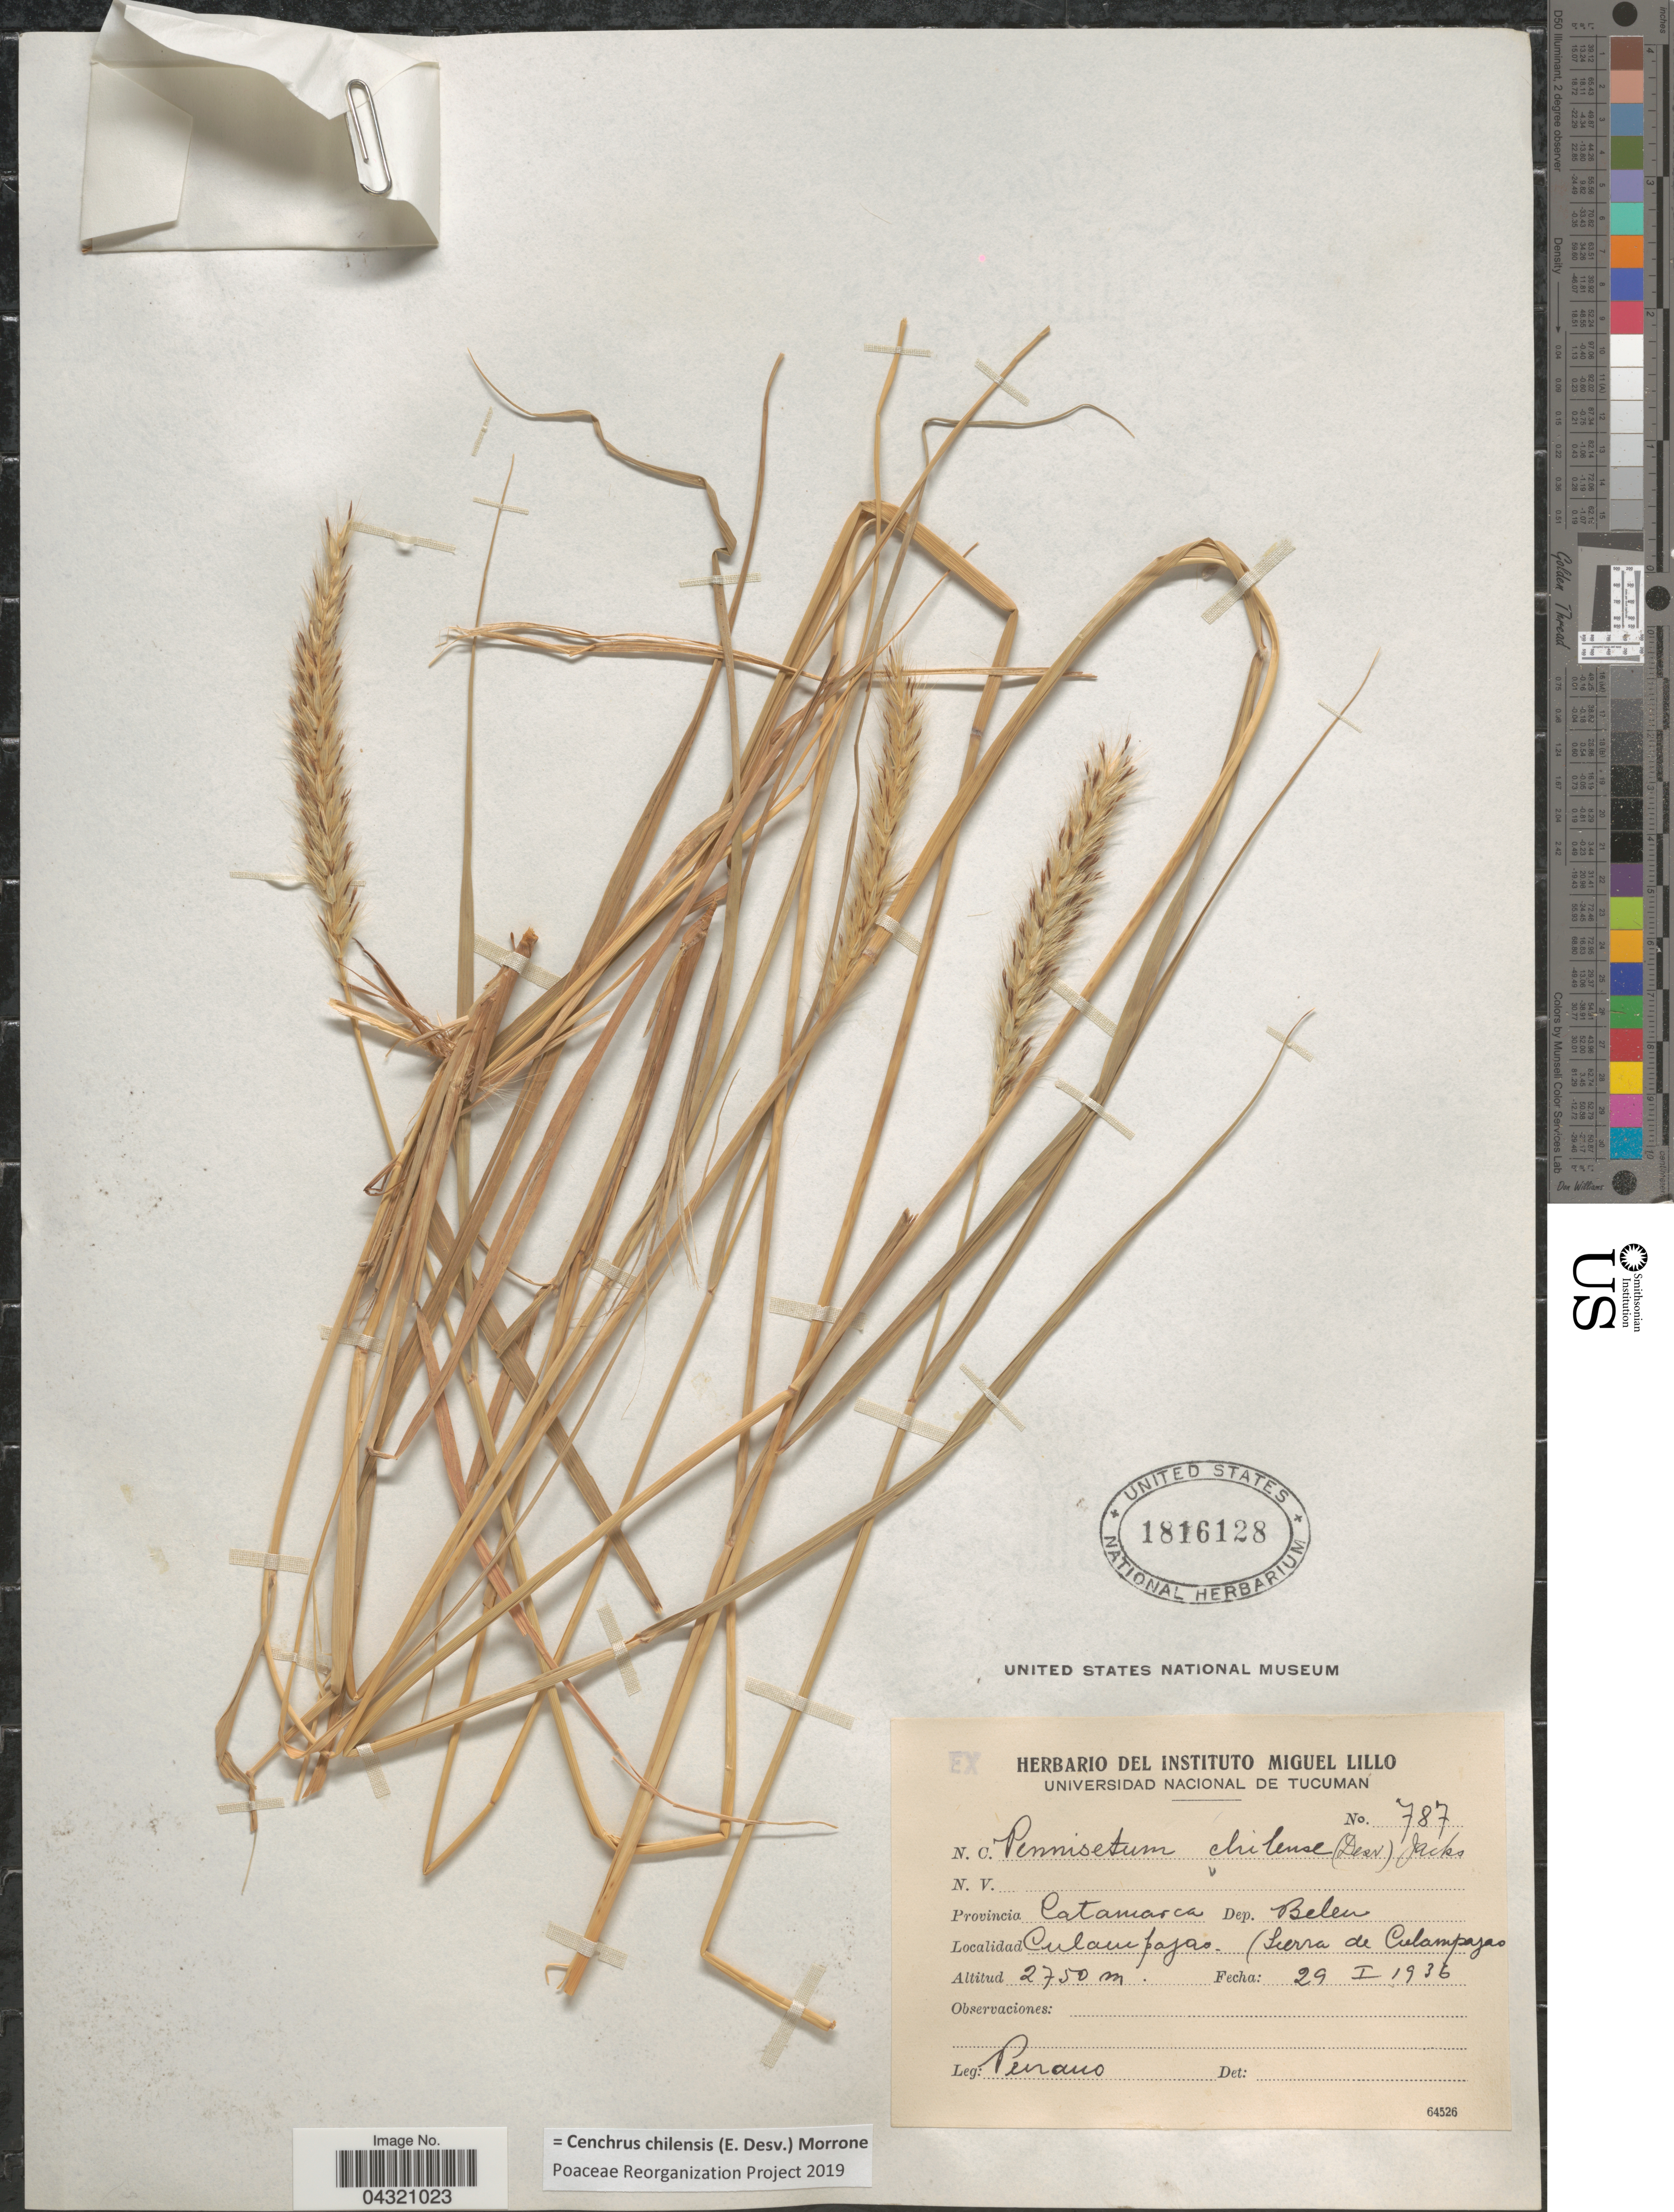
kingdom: Plantae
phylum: Tracheophyta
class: Liliopsida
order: Poales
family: Poaceae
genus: Cenchrus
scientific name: Cenchrus chilensis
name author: (É. Desv.) Morrone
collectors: Peirano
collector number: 787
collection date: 1936-01-29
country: Argentina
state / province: Catamarca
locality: Dep. Belen. Culampajas. (Sierra de Culampajas).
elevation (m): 2750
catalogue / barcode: US 1816128